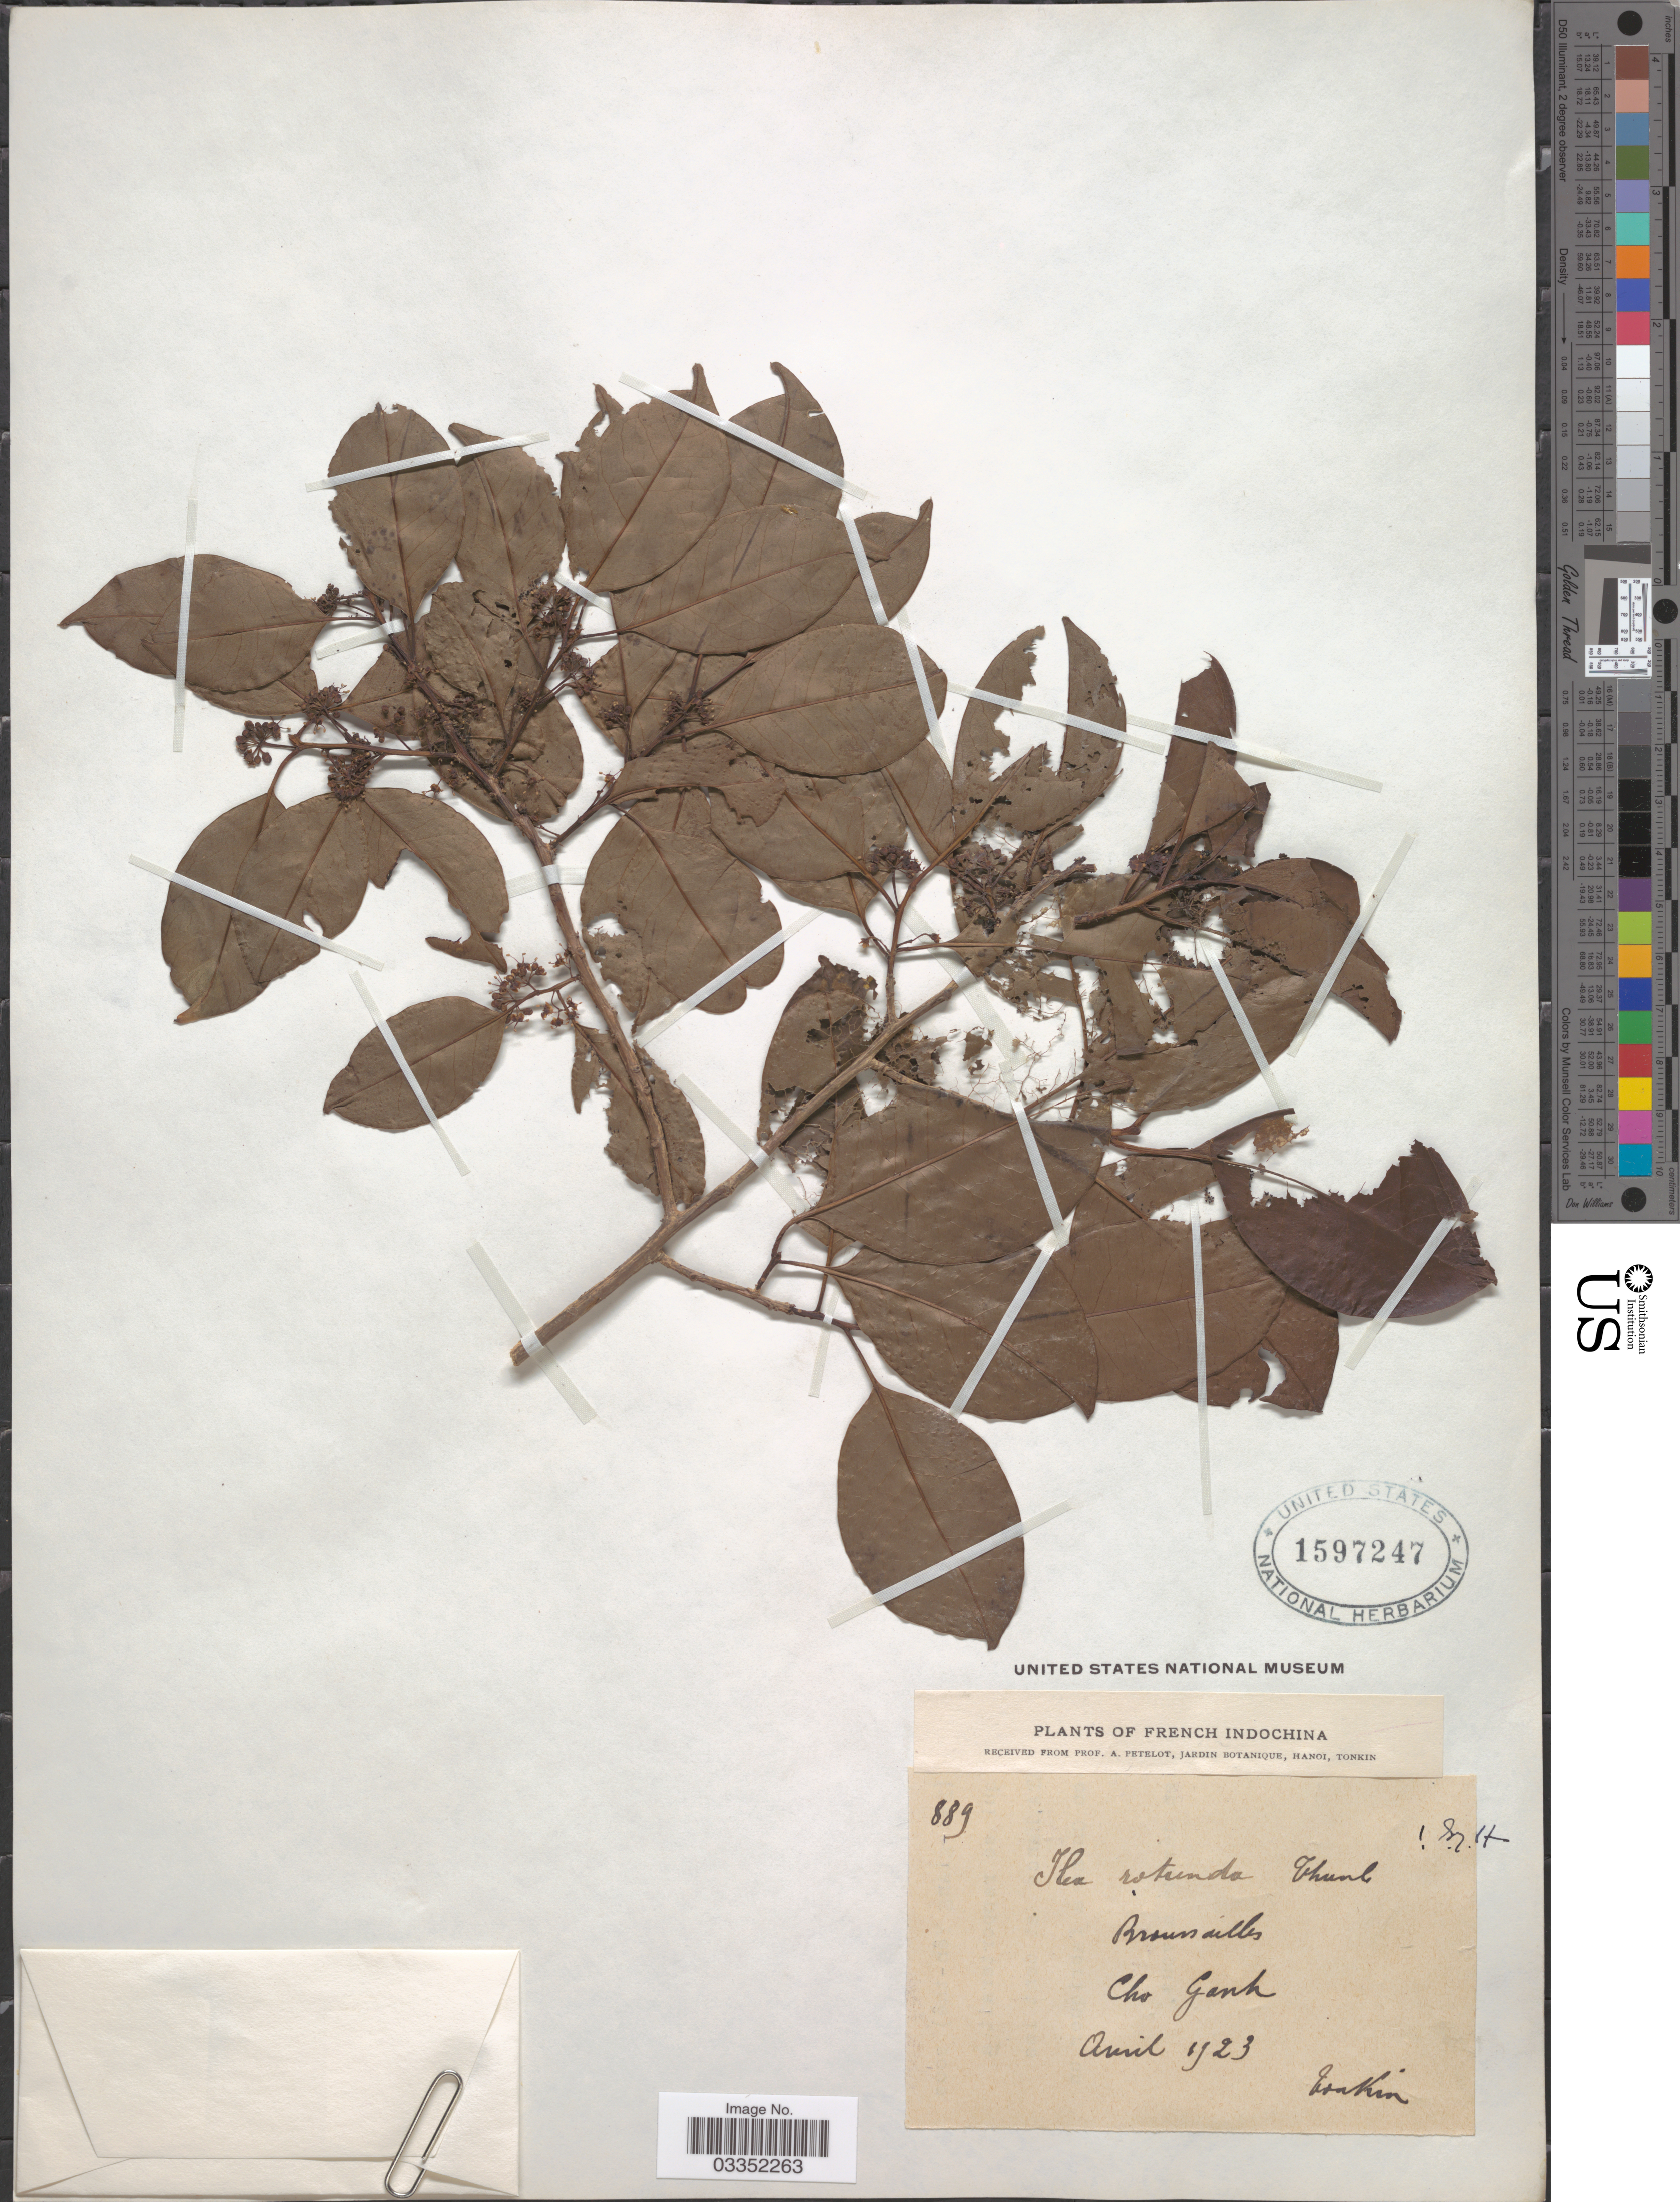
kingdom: Plantae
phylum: Tracheophyta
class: Magnoliopsida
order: Aquifoliales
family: Aquifoliaceae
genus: Ilex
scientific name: Ilex rotunda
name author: Thunb.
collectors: A. Petelot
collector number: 889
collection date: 1923-04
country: Vietnam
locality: French Indochina, Broussailles, Cho Ganh.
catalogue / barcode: US 1597247